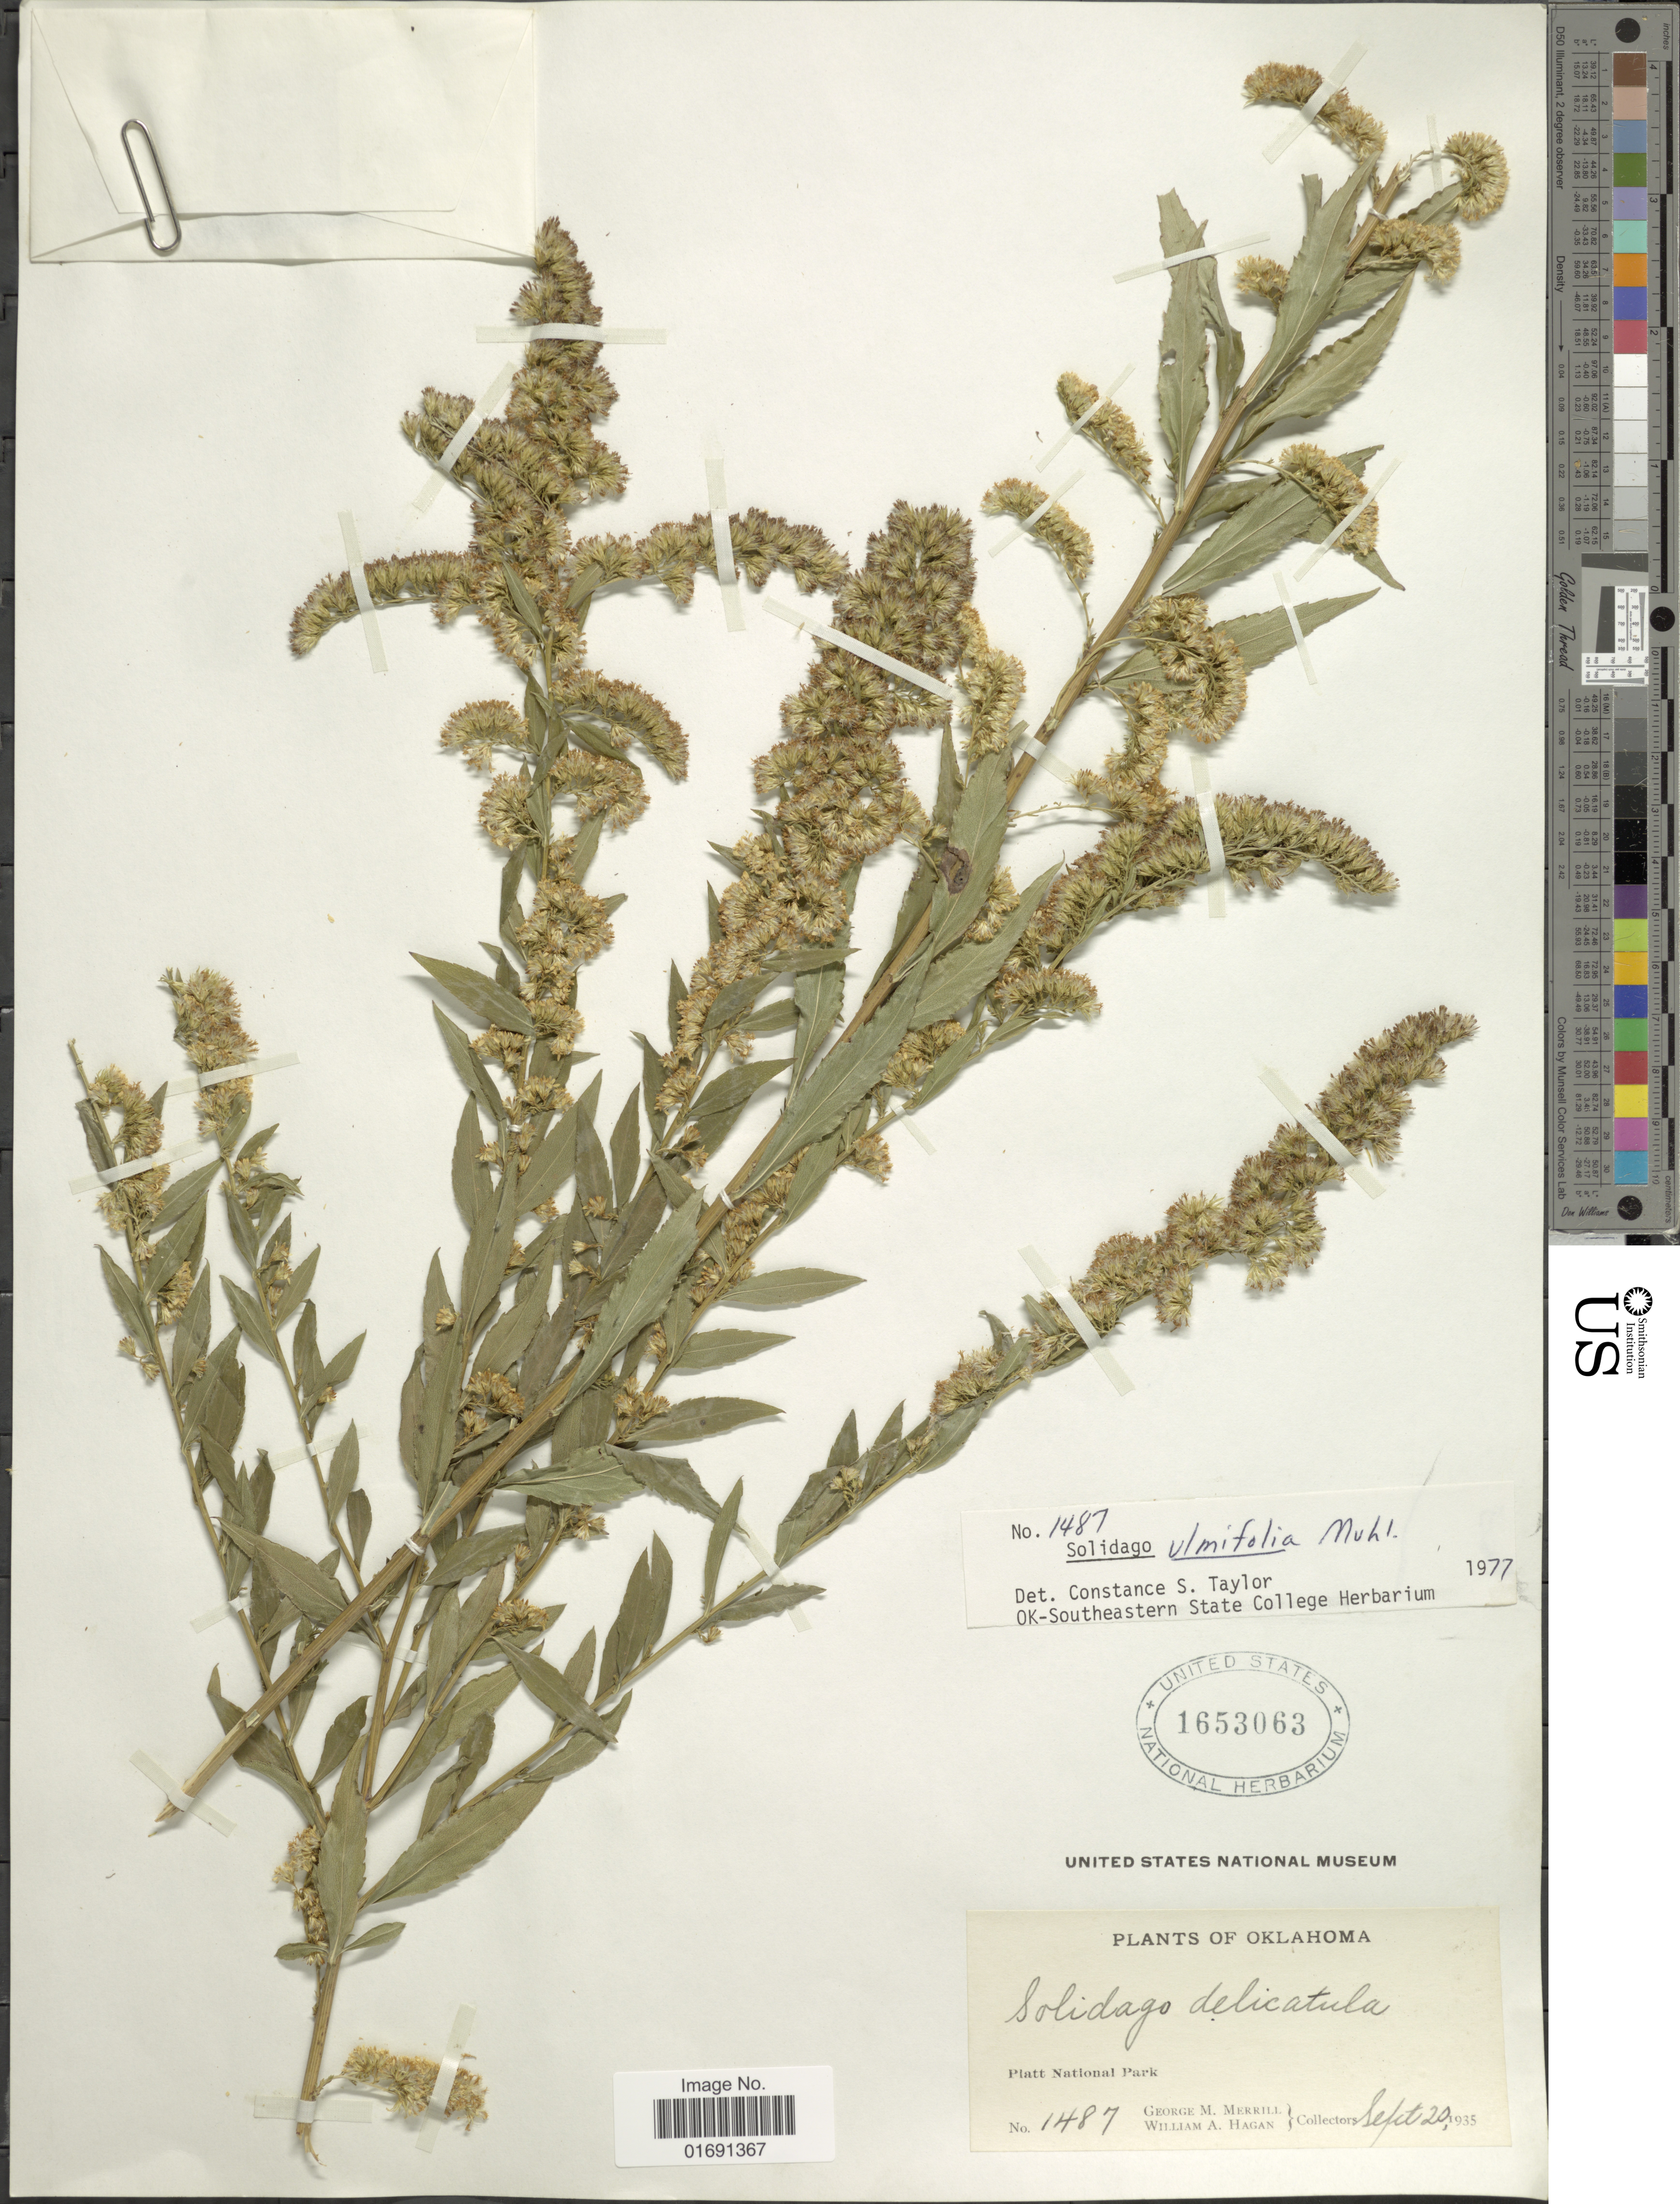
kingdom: Plantae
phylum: Tracheophyta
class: Magnoliopsida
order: Asterales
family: Asteraceae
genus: Solidago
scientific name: Solidago ulmifolia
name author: Muhl. ex Willd.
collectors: G. M. Merrill & W. Hagan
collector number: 1487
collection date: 1935-09-20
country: United States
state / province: Oklahoma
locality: Platt National Park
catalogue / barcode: US 1653063